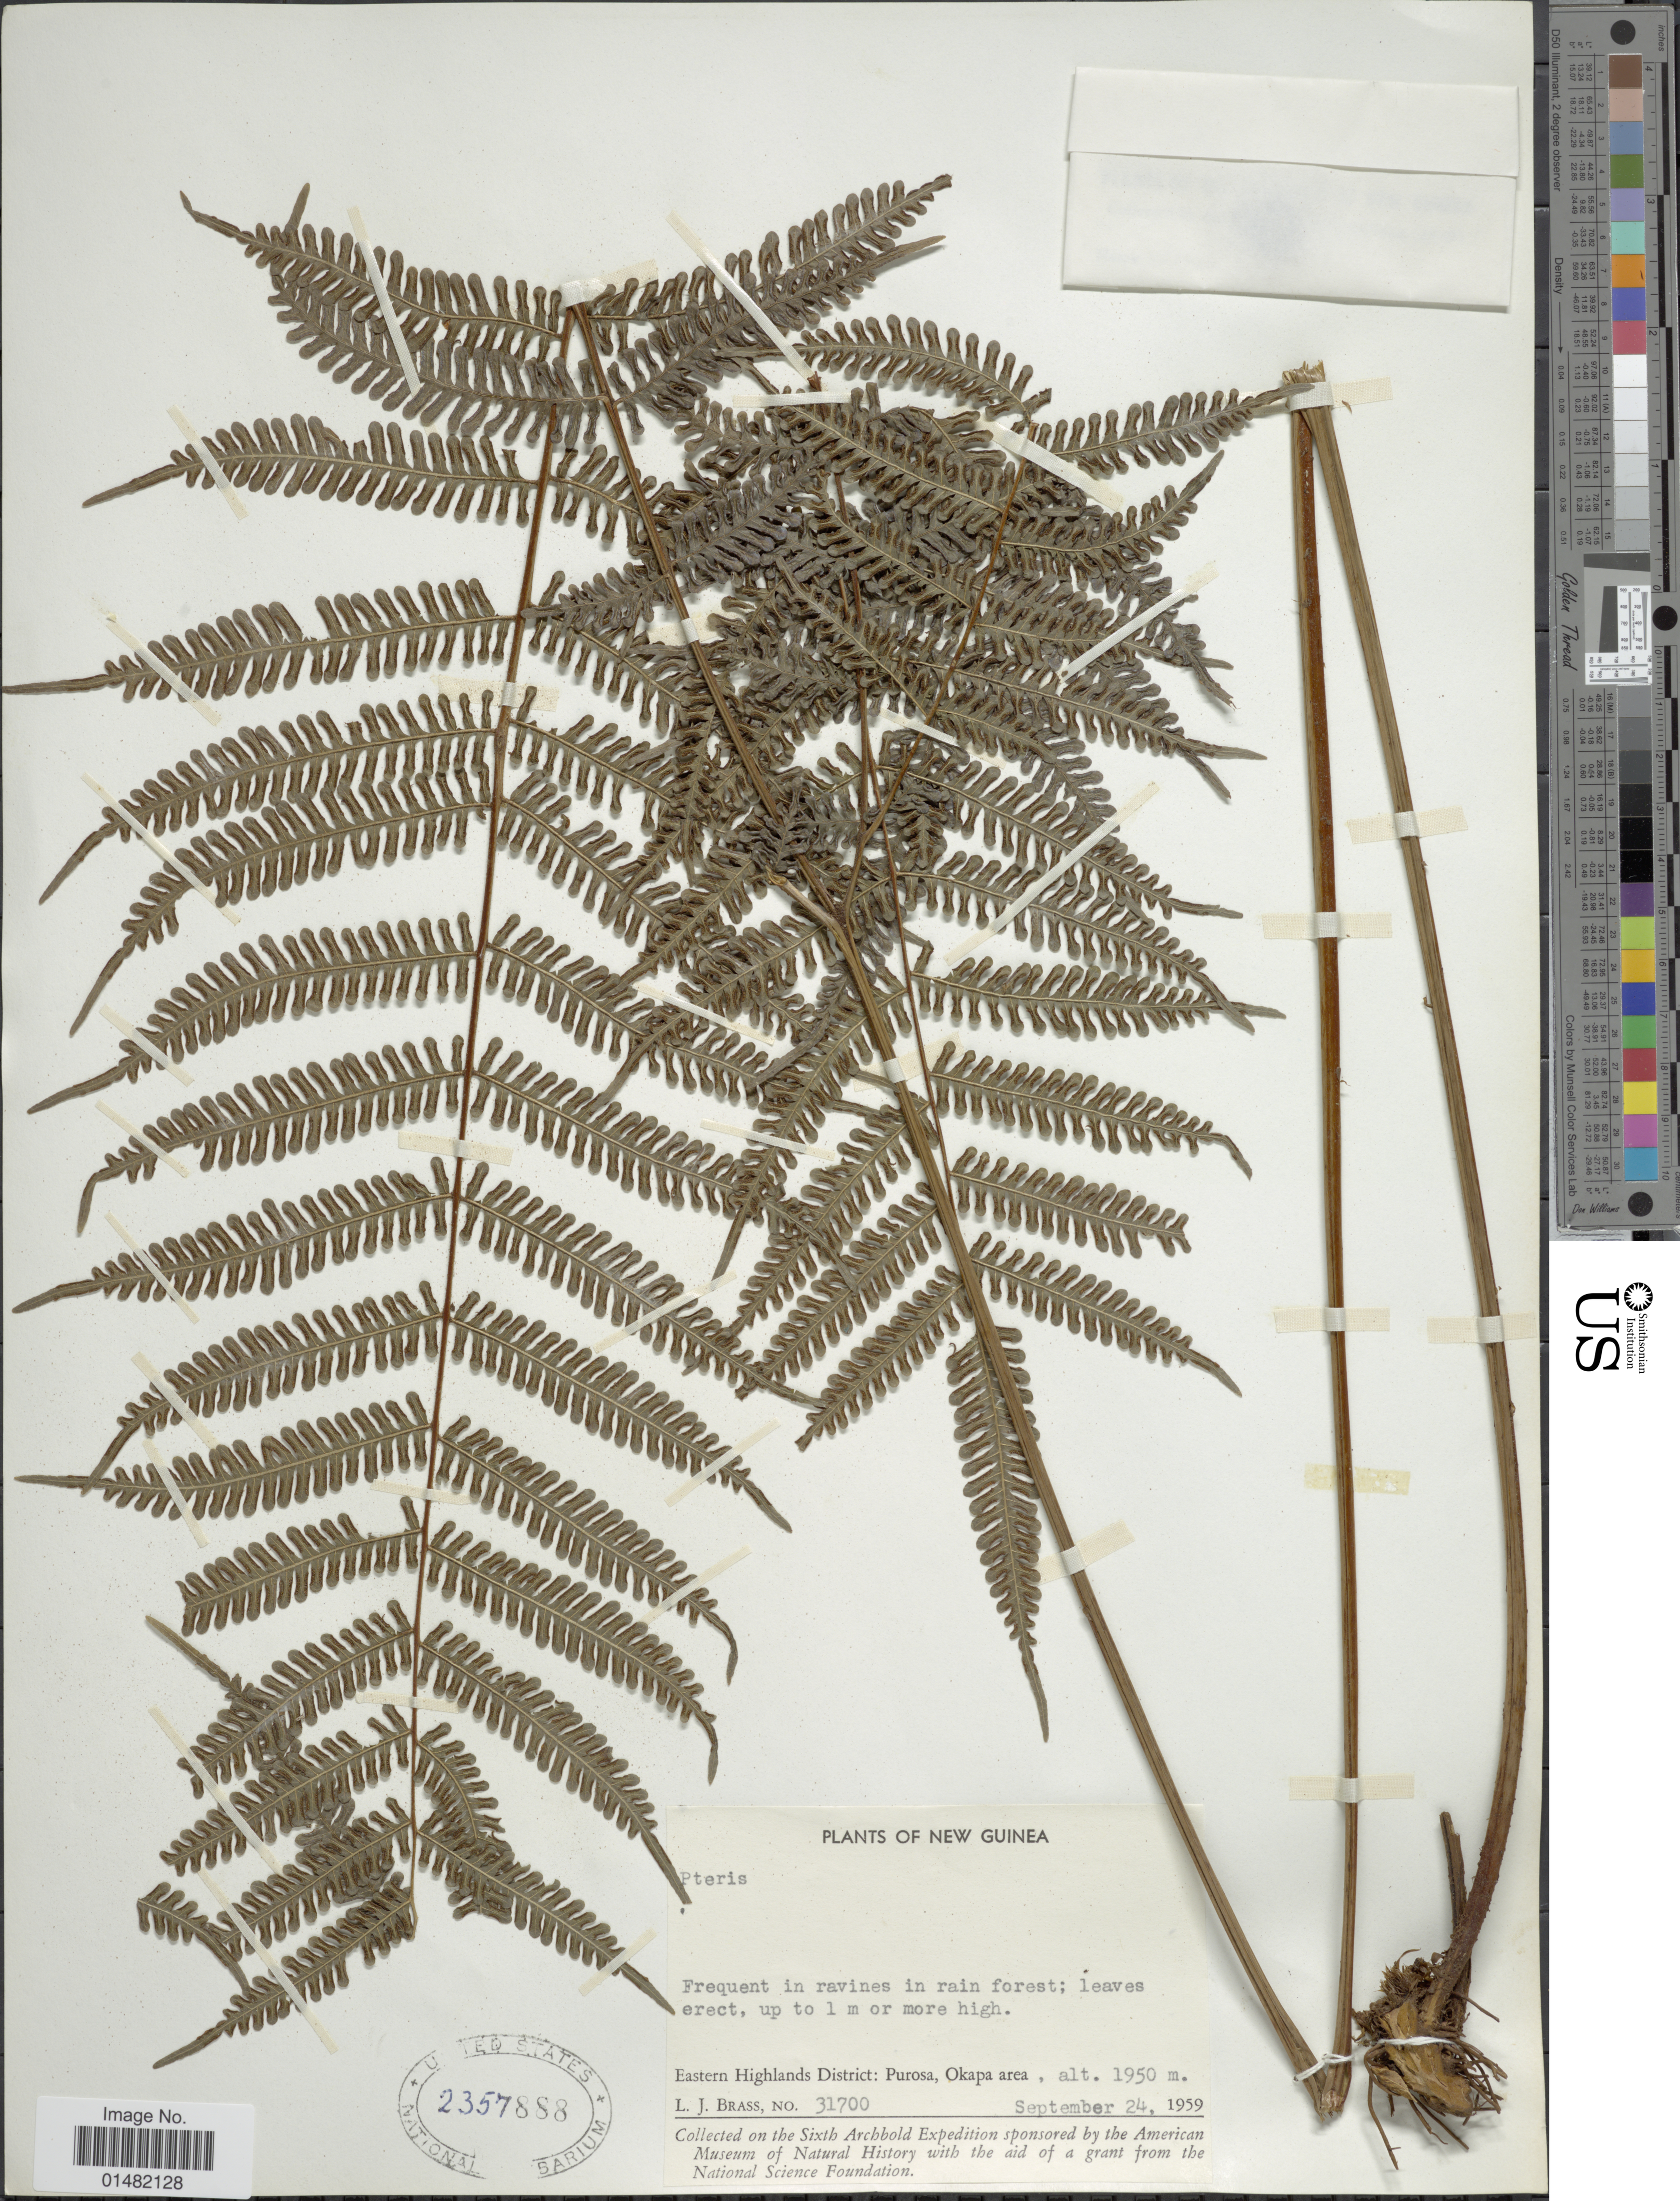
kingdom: Plantae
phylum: Tracheophyta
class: Polypodiopsida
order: Polypodiales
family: Pteridaceae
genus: Pteris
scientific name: Pteris sp.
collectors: L. J. Brass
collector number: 31700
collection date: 1959-09-24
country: Papua New Guinea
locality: New Guinea, Eastern Highlands District: Purosa, Okapa area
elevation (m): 1950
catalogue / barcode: US 2357888